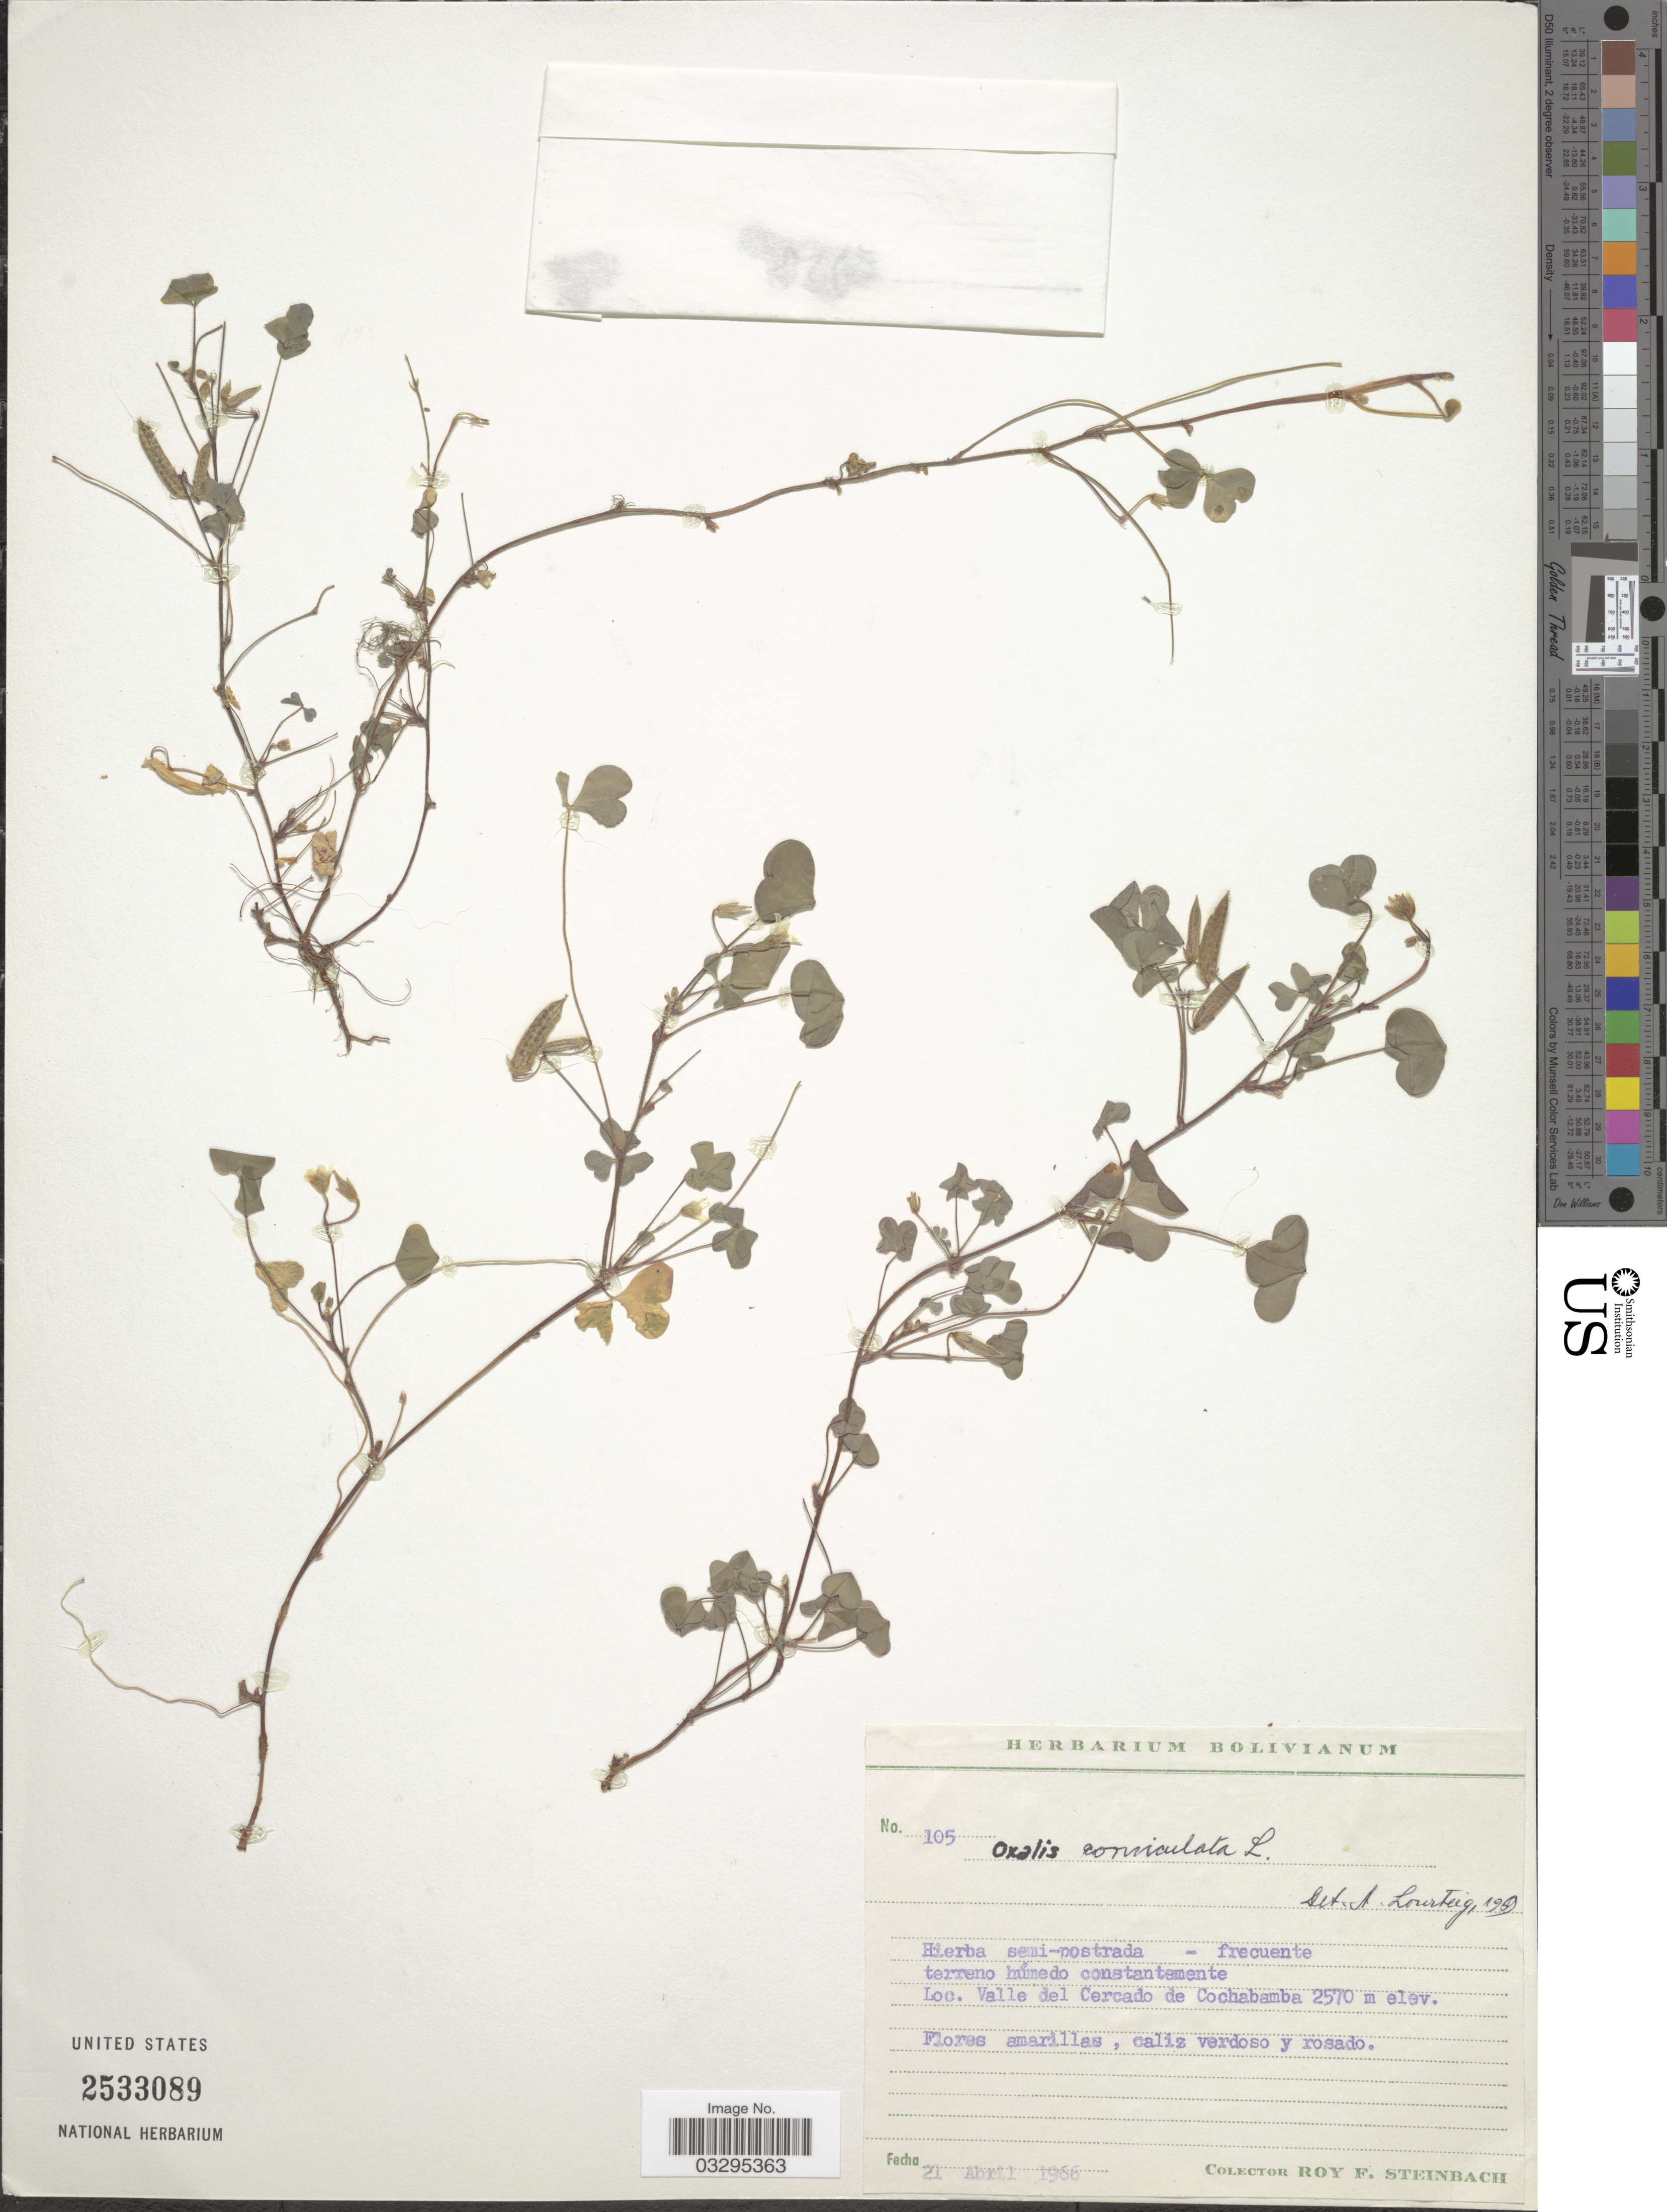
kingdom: Plantae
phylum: Tracheophyta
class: Magnoliopsida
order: Oxalidales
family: Oxalidaceae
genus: Oxalis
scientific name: Oxalis corniculata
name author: L.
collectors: R. F. Steinbach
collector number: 105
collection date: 1966-04-21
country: Bolivia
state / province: Cochabamba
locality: Valle del Cercado de Cochabamba.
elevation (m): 2570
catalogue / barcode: US 2533089